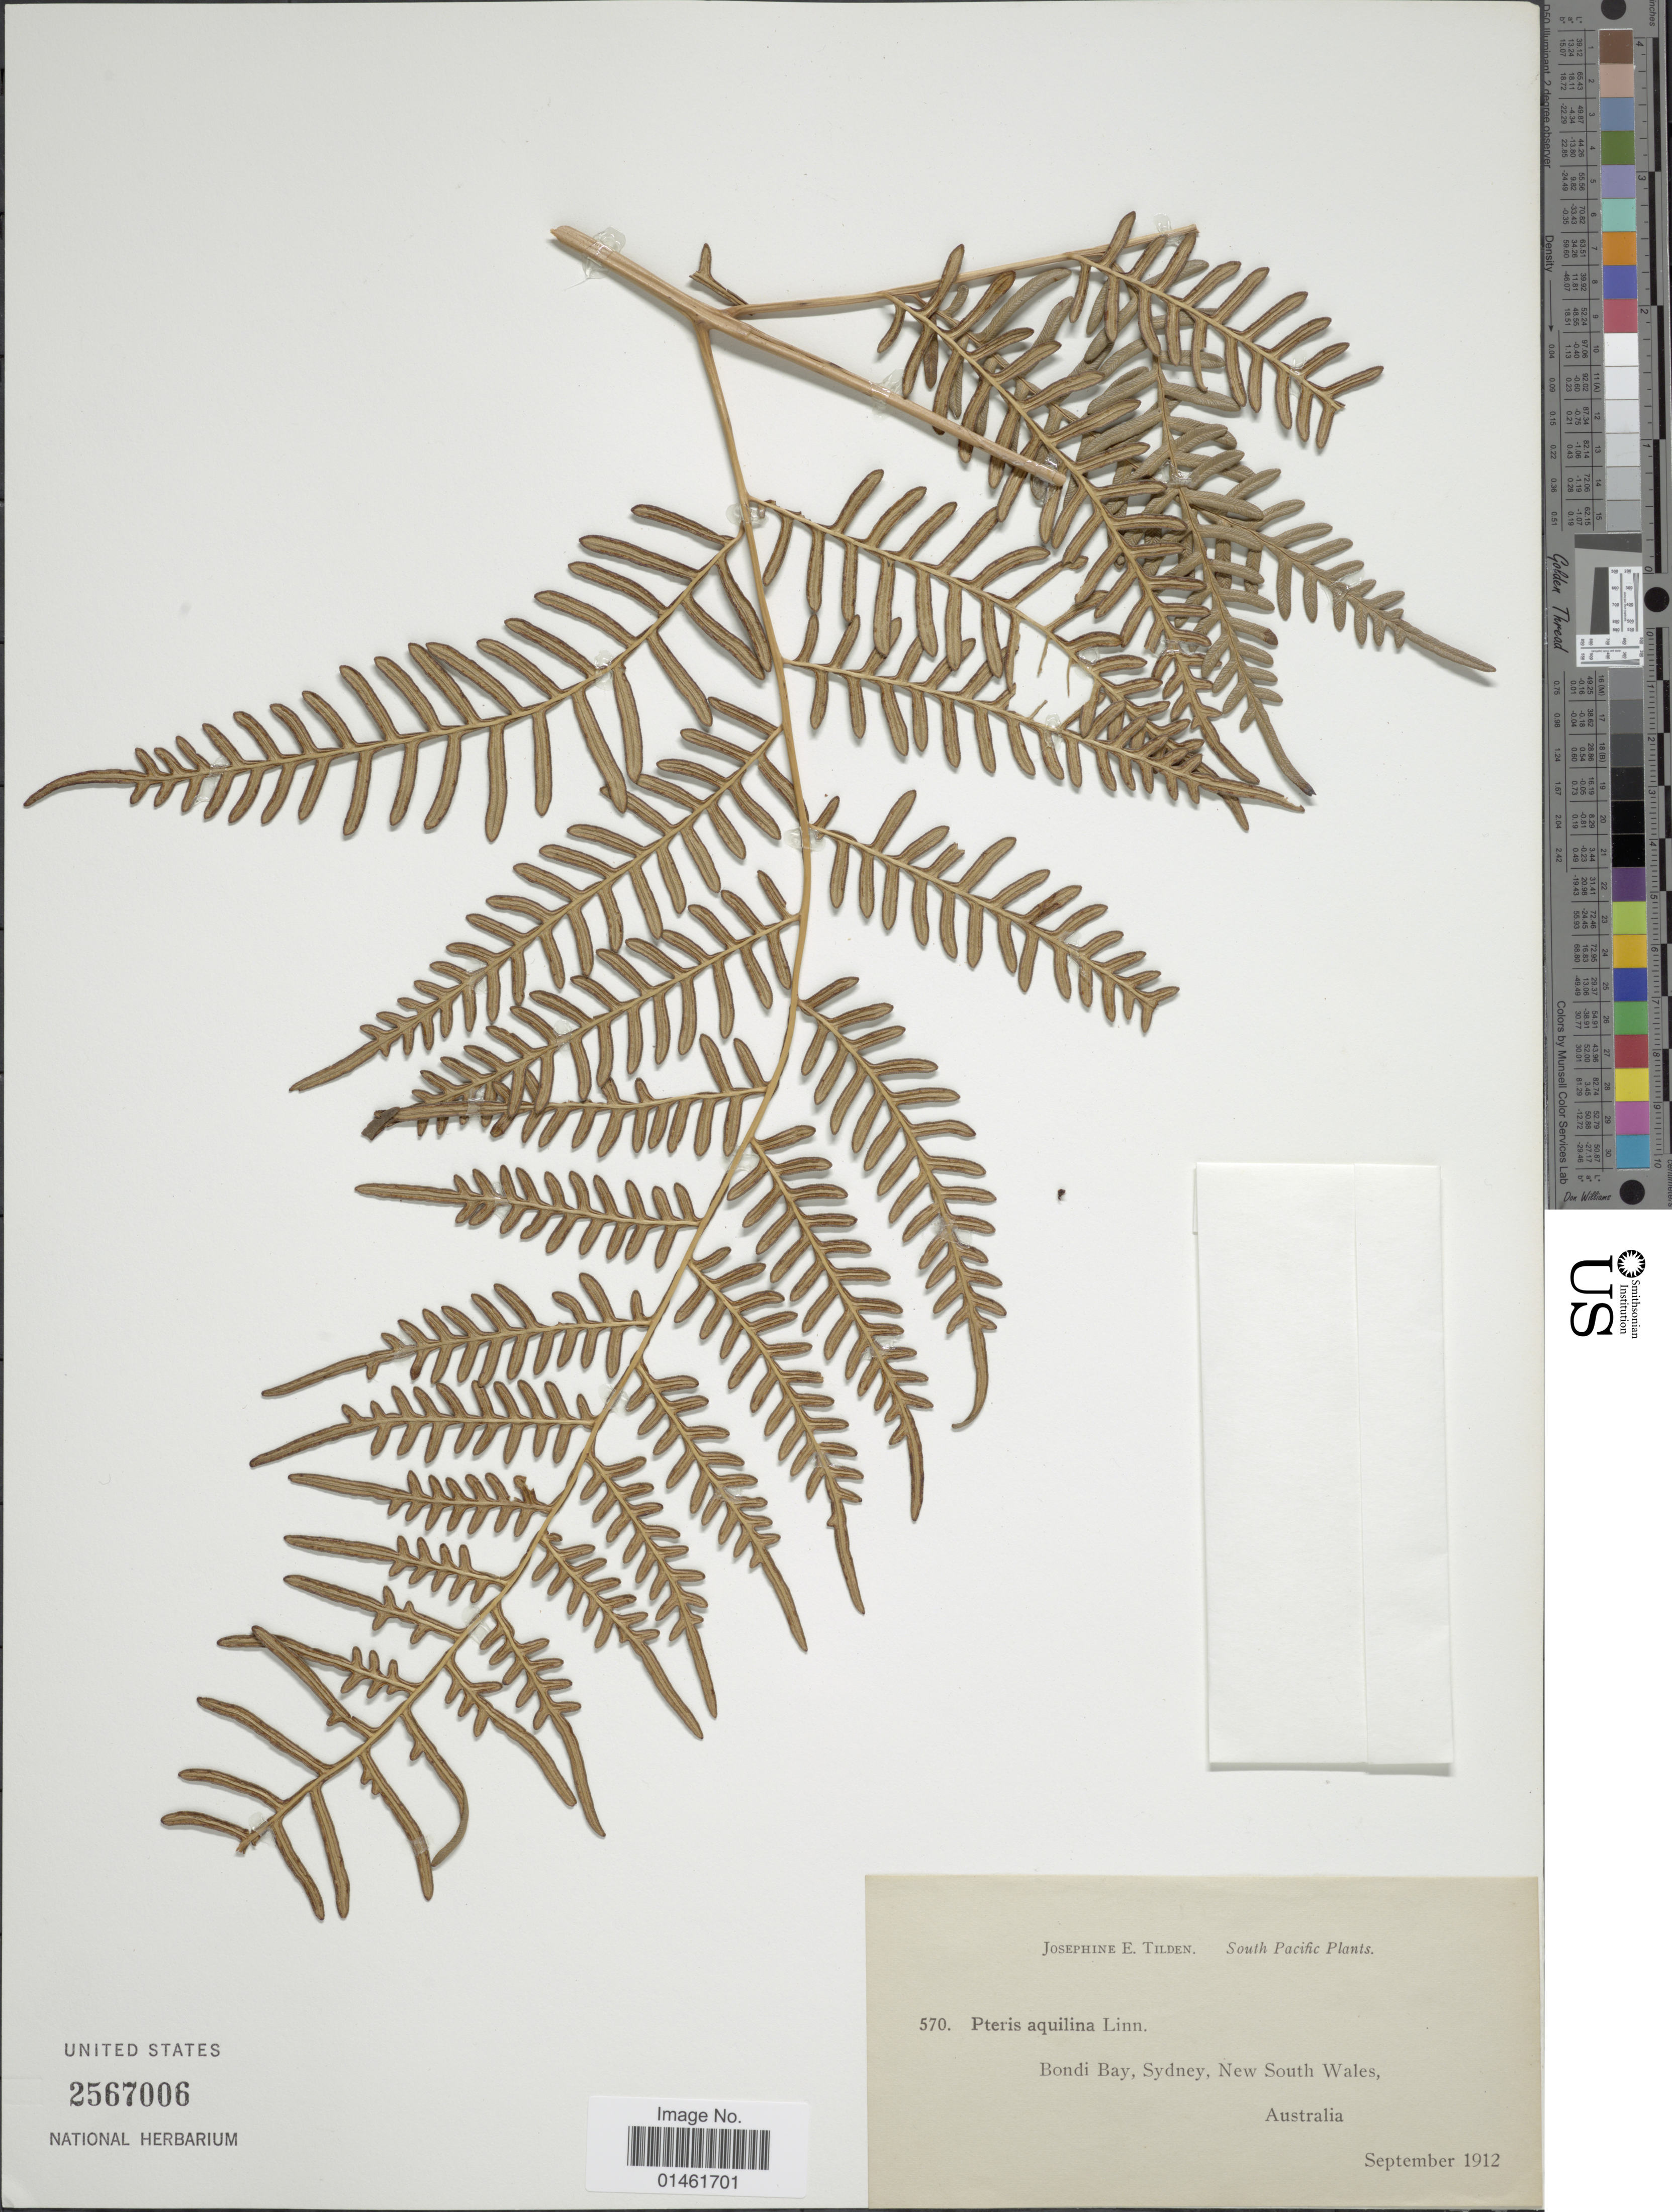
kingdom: Plantae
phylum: Tracheophyta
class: Polypodiopsida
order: Polypodiales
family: Dennstaedtiaceae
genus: Pteridium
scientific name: Pteridium esculentum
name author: (G. Forst.) Cockayne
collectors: J. E. Tilden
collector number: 570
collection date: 1912-09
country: Australia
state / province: New South Wales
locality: Bondi Bay, Sydney, New South Wales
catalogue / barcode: US 2567006